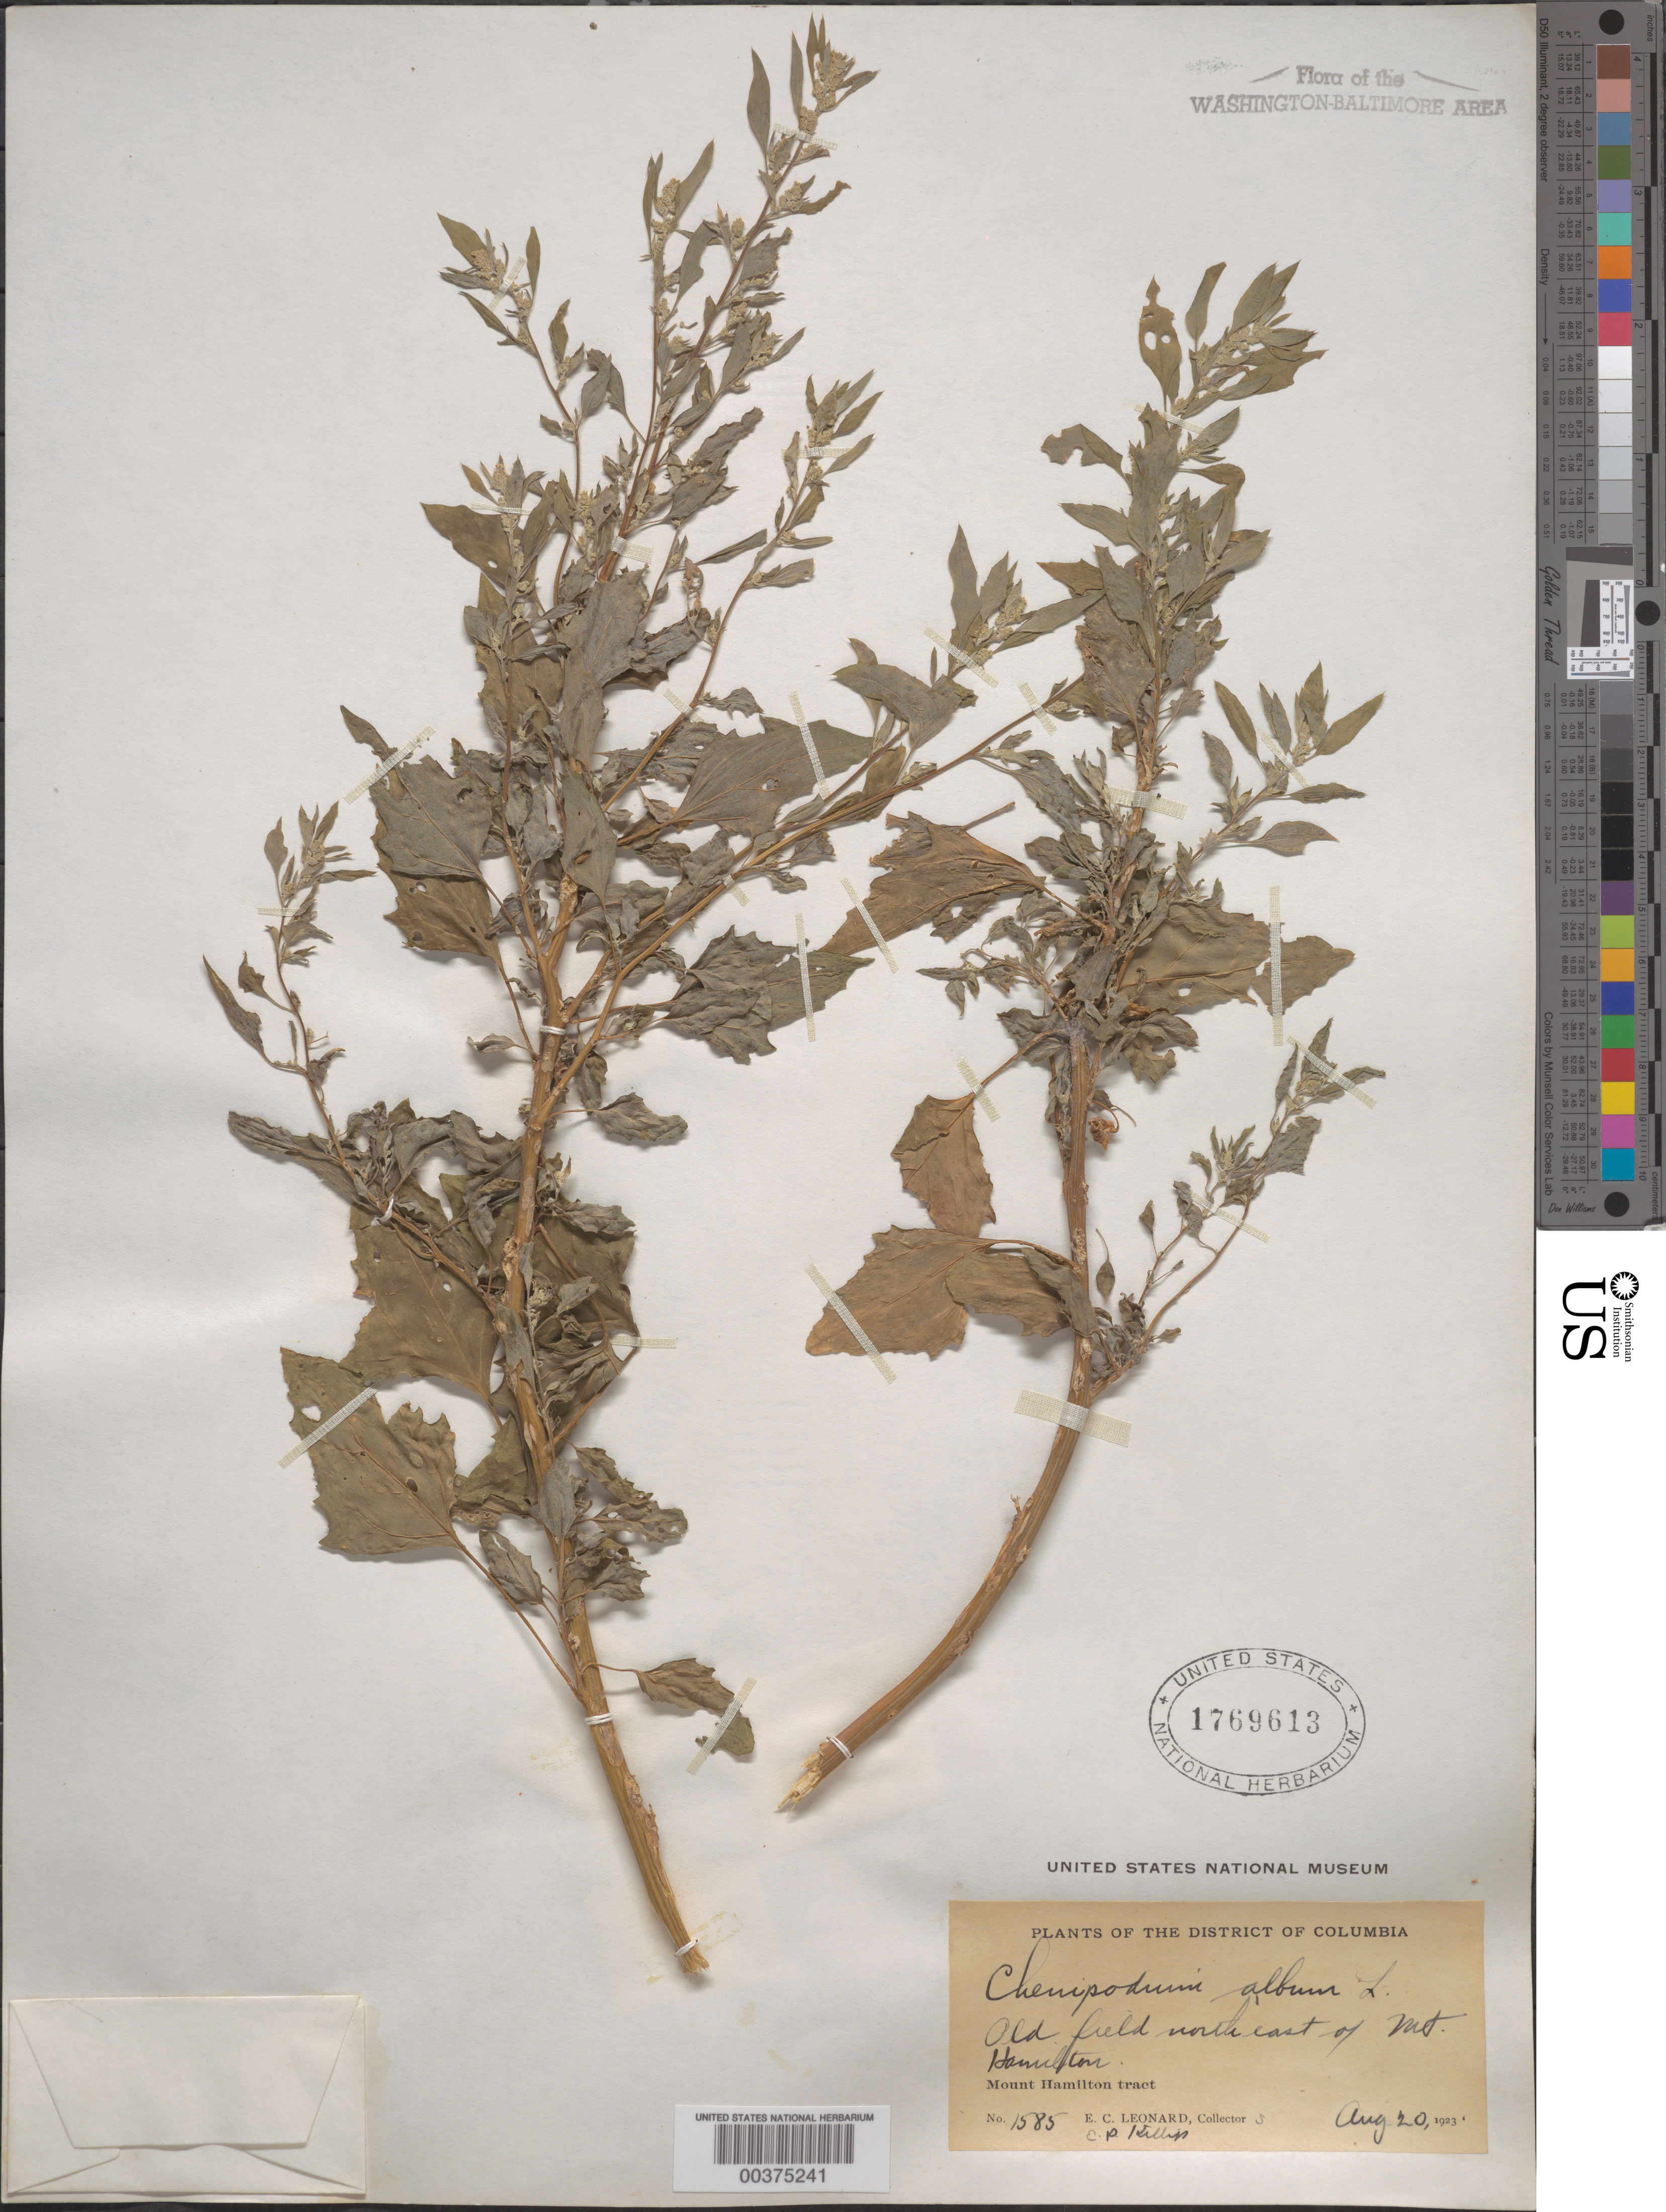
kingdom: Plantae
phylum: Tracheophyta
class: Magnoliopsida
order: Caryophyllales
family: Amaranthaceae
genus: Chenopodium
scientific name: Chenopodium album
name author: L.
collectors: E. C. Leonard & E. P. Killip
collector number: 1585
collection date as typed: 20 Aug 1923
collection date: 1923-08-20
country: United States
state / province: District of Columbia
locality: northeast of Mount Hamilton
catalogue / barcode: US 1769613